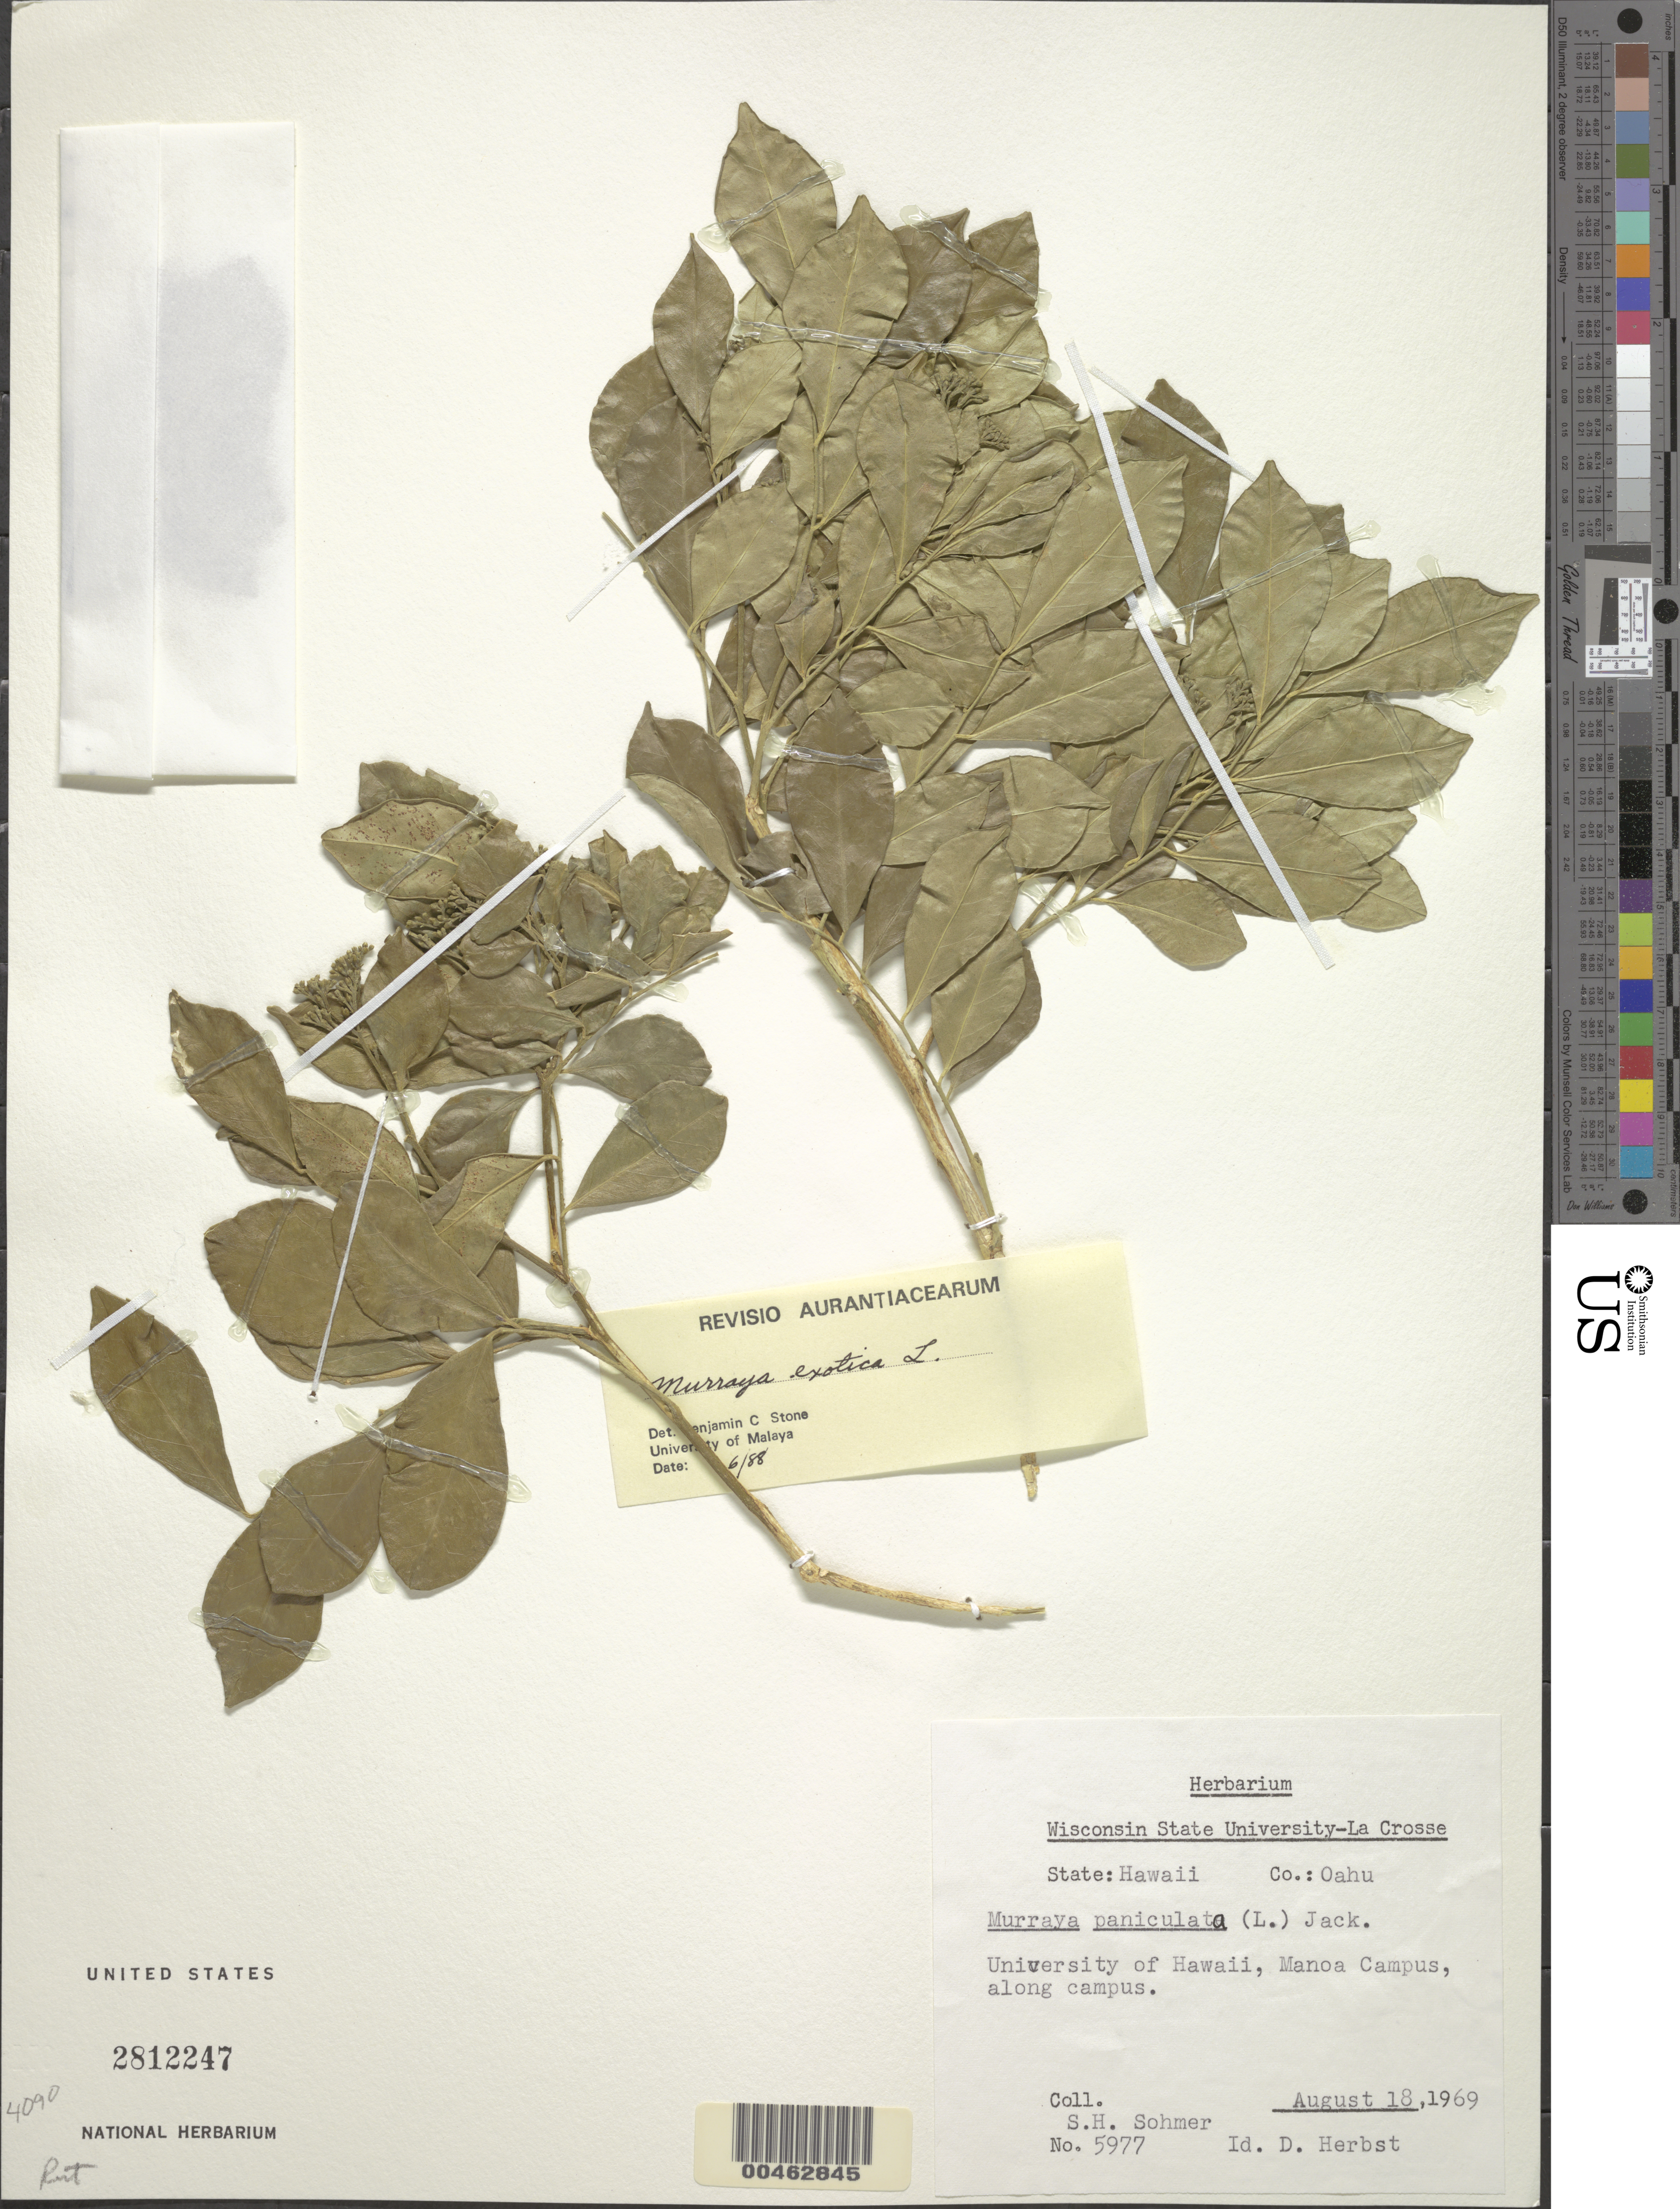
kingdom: Plantae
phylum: Tracheophyta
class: Magnoliopsida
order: Sapindales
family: Rutaceae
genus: Murraya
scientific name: Murraya paniculata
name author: (L.) Jack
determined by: Wagner, W. L., (BOT), Smithsonian Institution - National Museum of Natural History (UNITED STATES)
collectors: S. H. Sohmer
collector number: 5977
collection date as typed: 18 Aug 1969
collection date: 1969-08-18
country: United States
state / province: Hawaii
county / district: Honolulu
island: Oahu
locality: Oahu County, University of Hawaii, Manoa Campus, along campus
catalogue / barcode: US 2812247